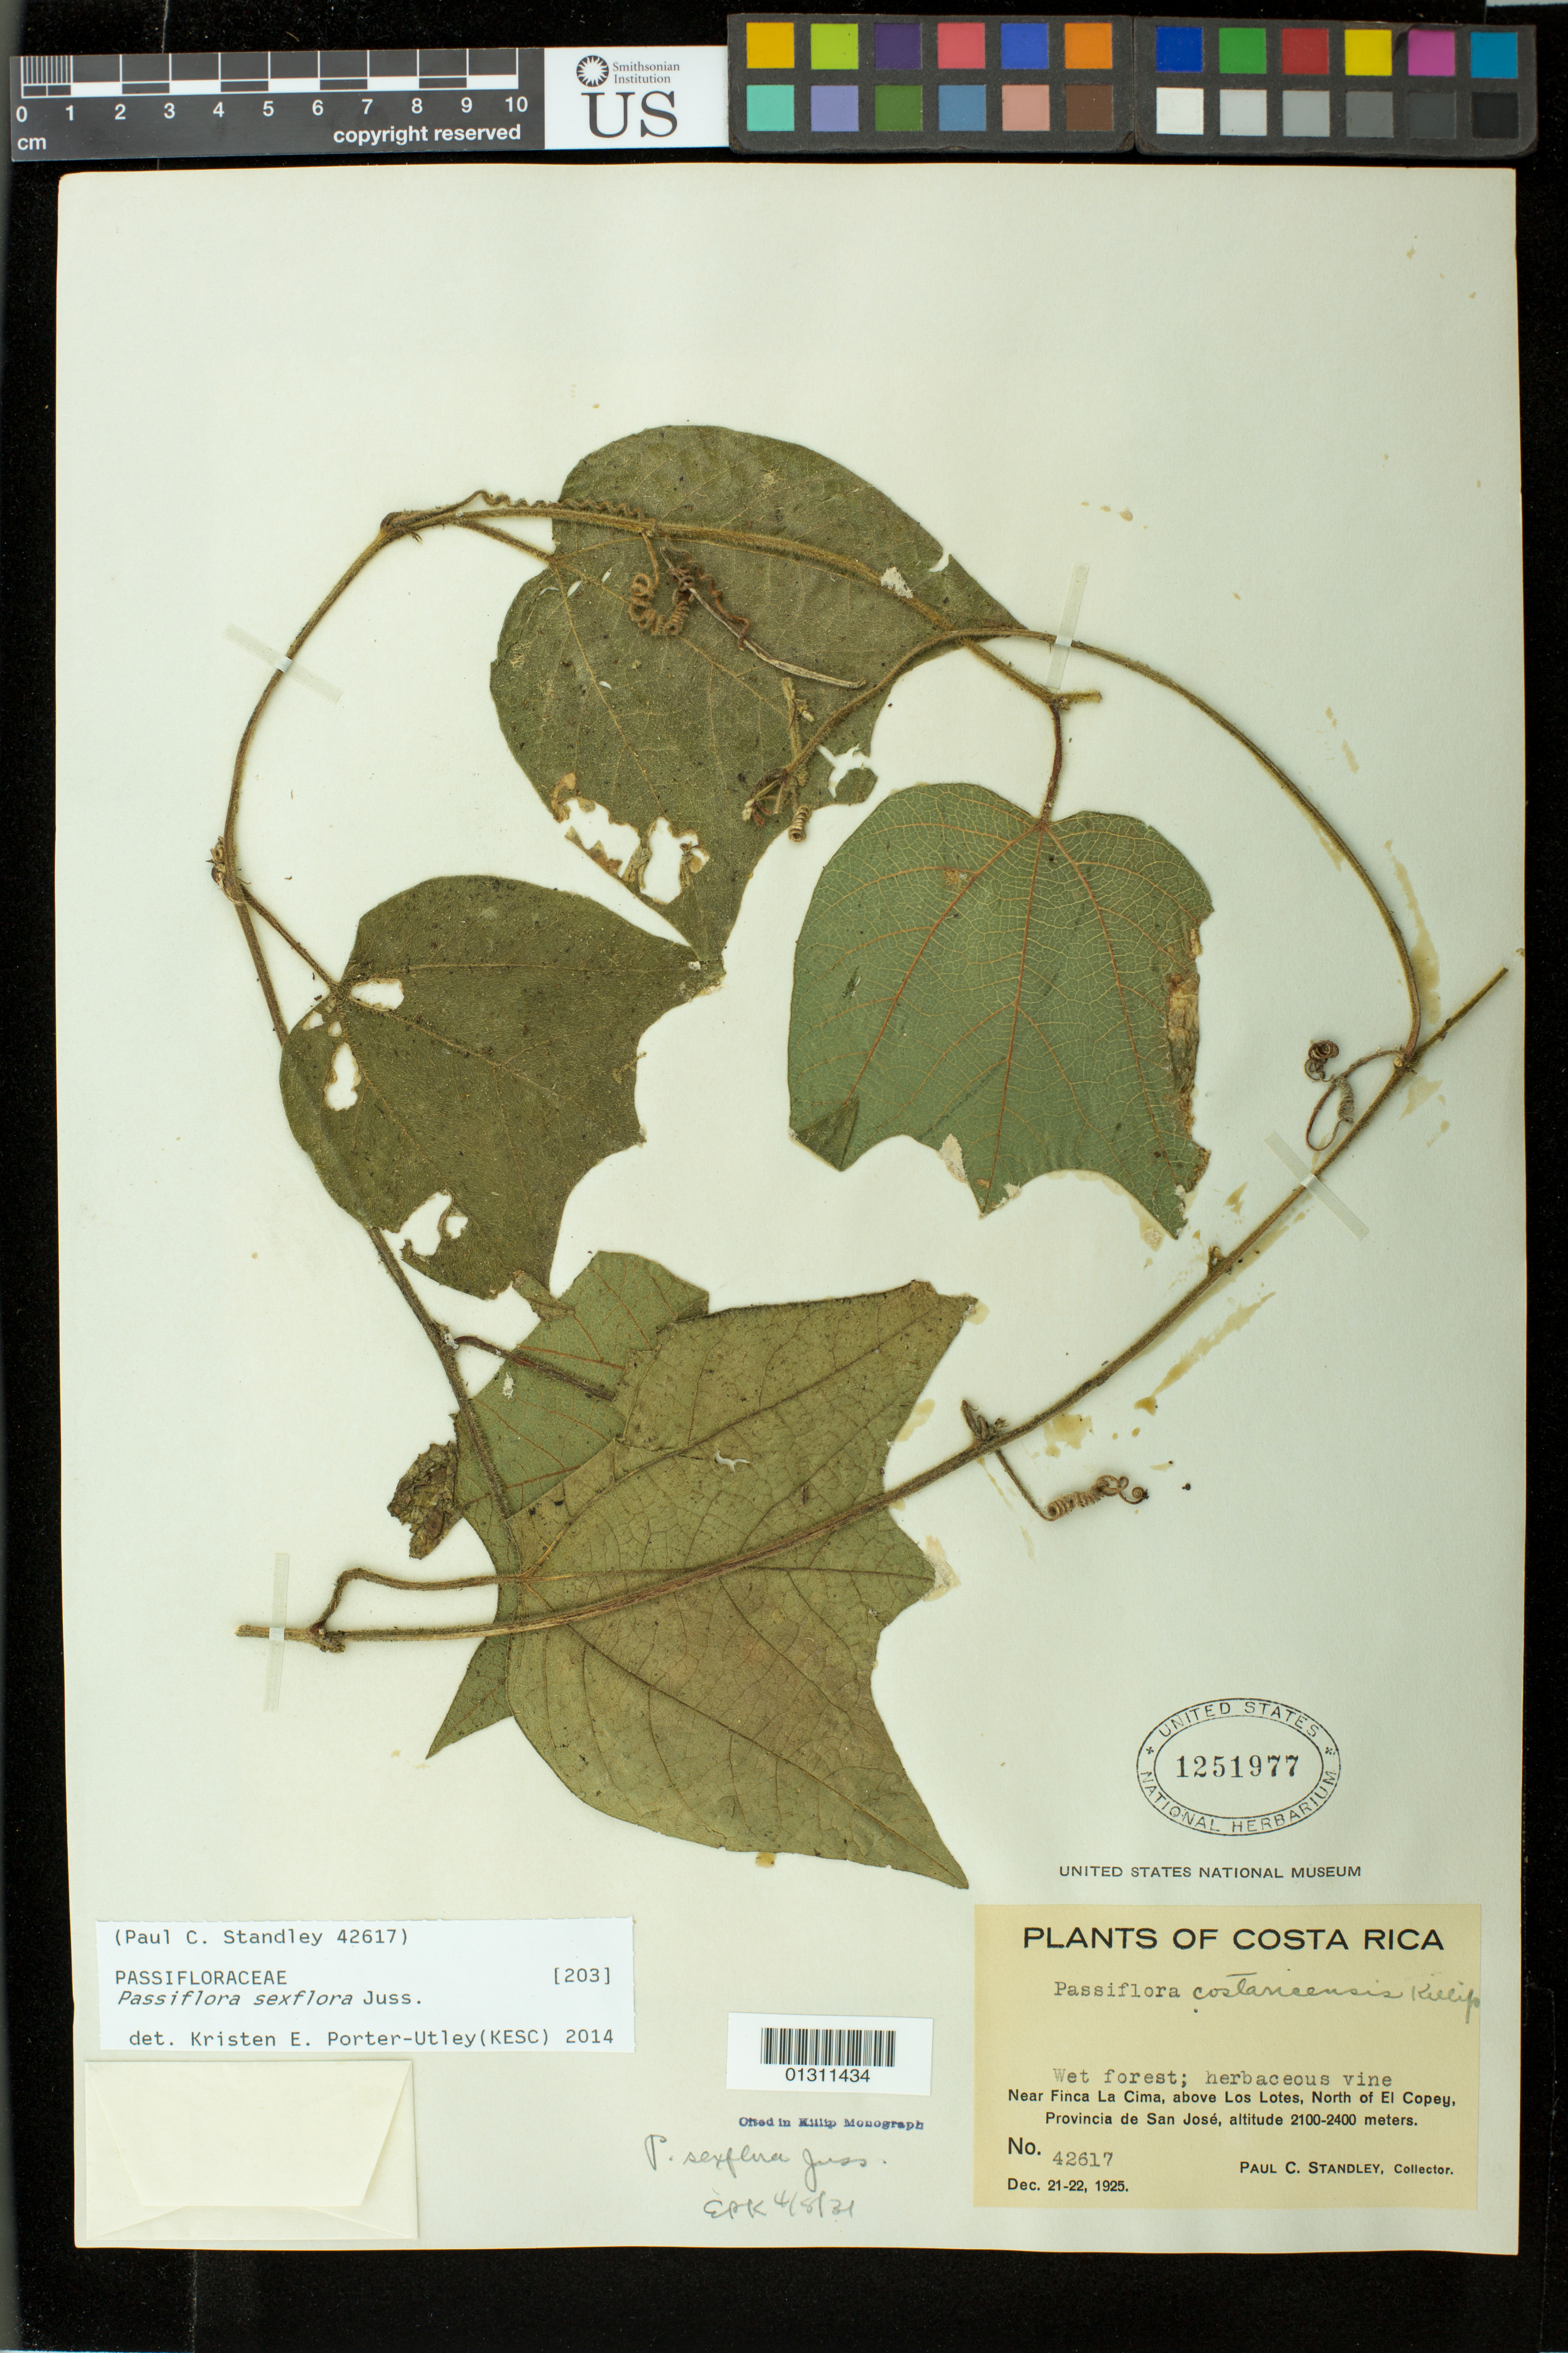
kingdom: Plantae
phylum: Tracheophyta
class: Magnoliopsida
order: Malpighiales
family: Passifloraceae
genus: Passiflora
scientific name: Passiflora sexflora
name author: Juss.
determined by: Porter-Utley, Kristen E.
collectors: P. C. Standley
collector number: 42617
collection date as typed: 21 Dec 1925 and 22 Dec 1925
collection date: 1925-12-21,1925-12-22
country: Costa Rica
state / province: San José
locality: Near Finca La Cima, above Los Lotes, N of El Copey.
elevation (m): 2100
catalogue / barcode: US 1251977